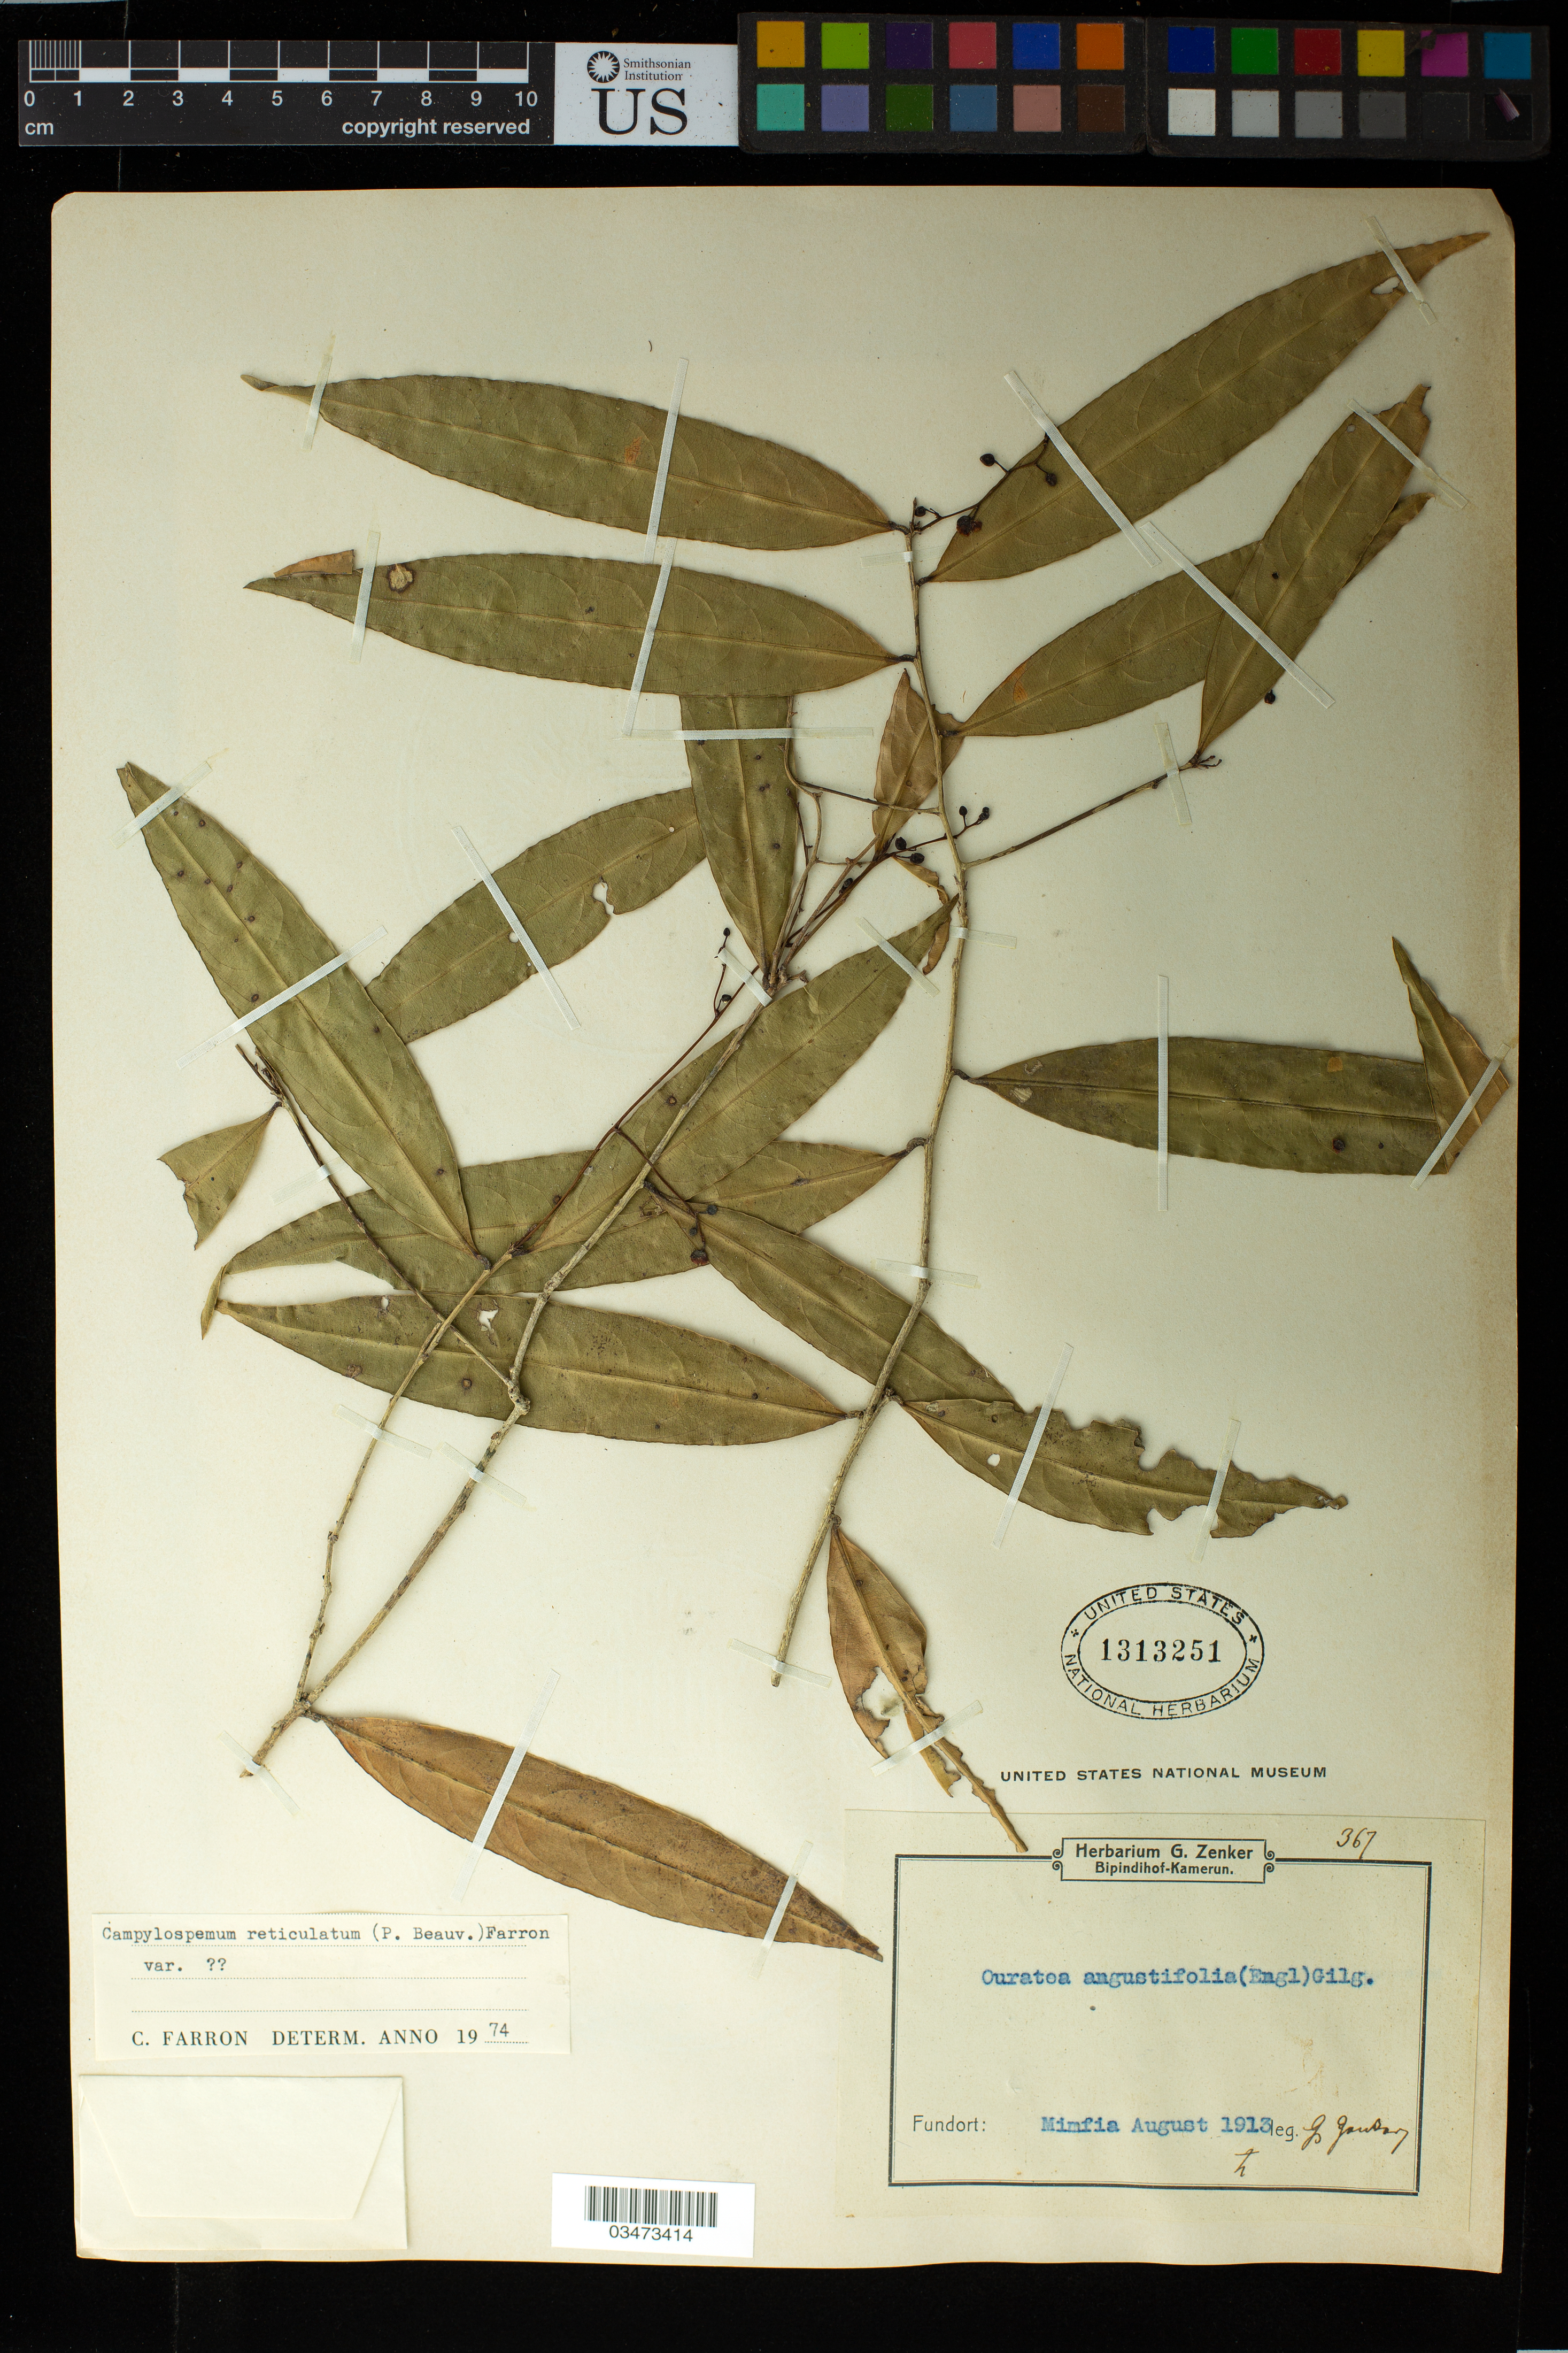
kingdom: Plantae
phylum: Tracheophyta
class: Magnoliopsida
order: Malpighiales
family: Ochnaceae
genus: Campylospermum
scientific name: Campylospermum reticulatum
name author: (P. Beauv.) Farron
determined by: Farron, Claude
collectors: G. A. Zenker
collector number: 367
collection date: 1913-08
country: Cameroon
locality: Kamerun. Mimfia.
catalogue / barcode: US 1313251